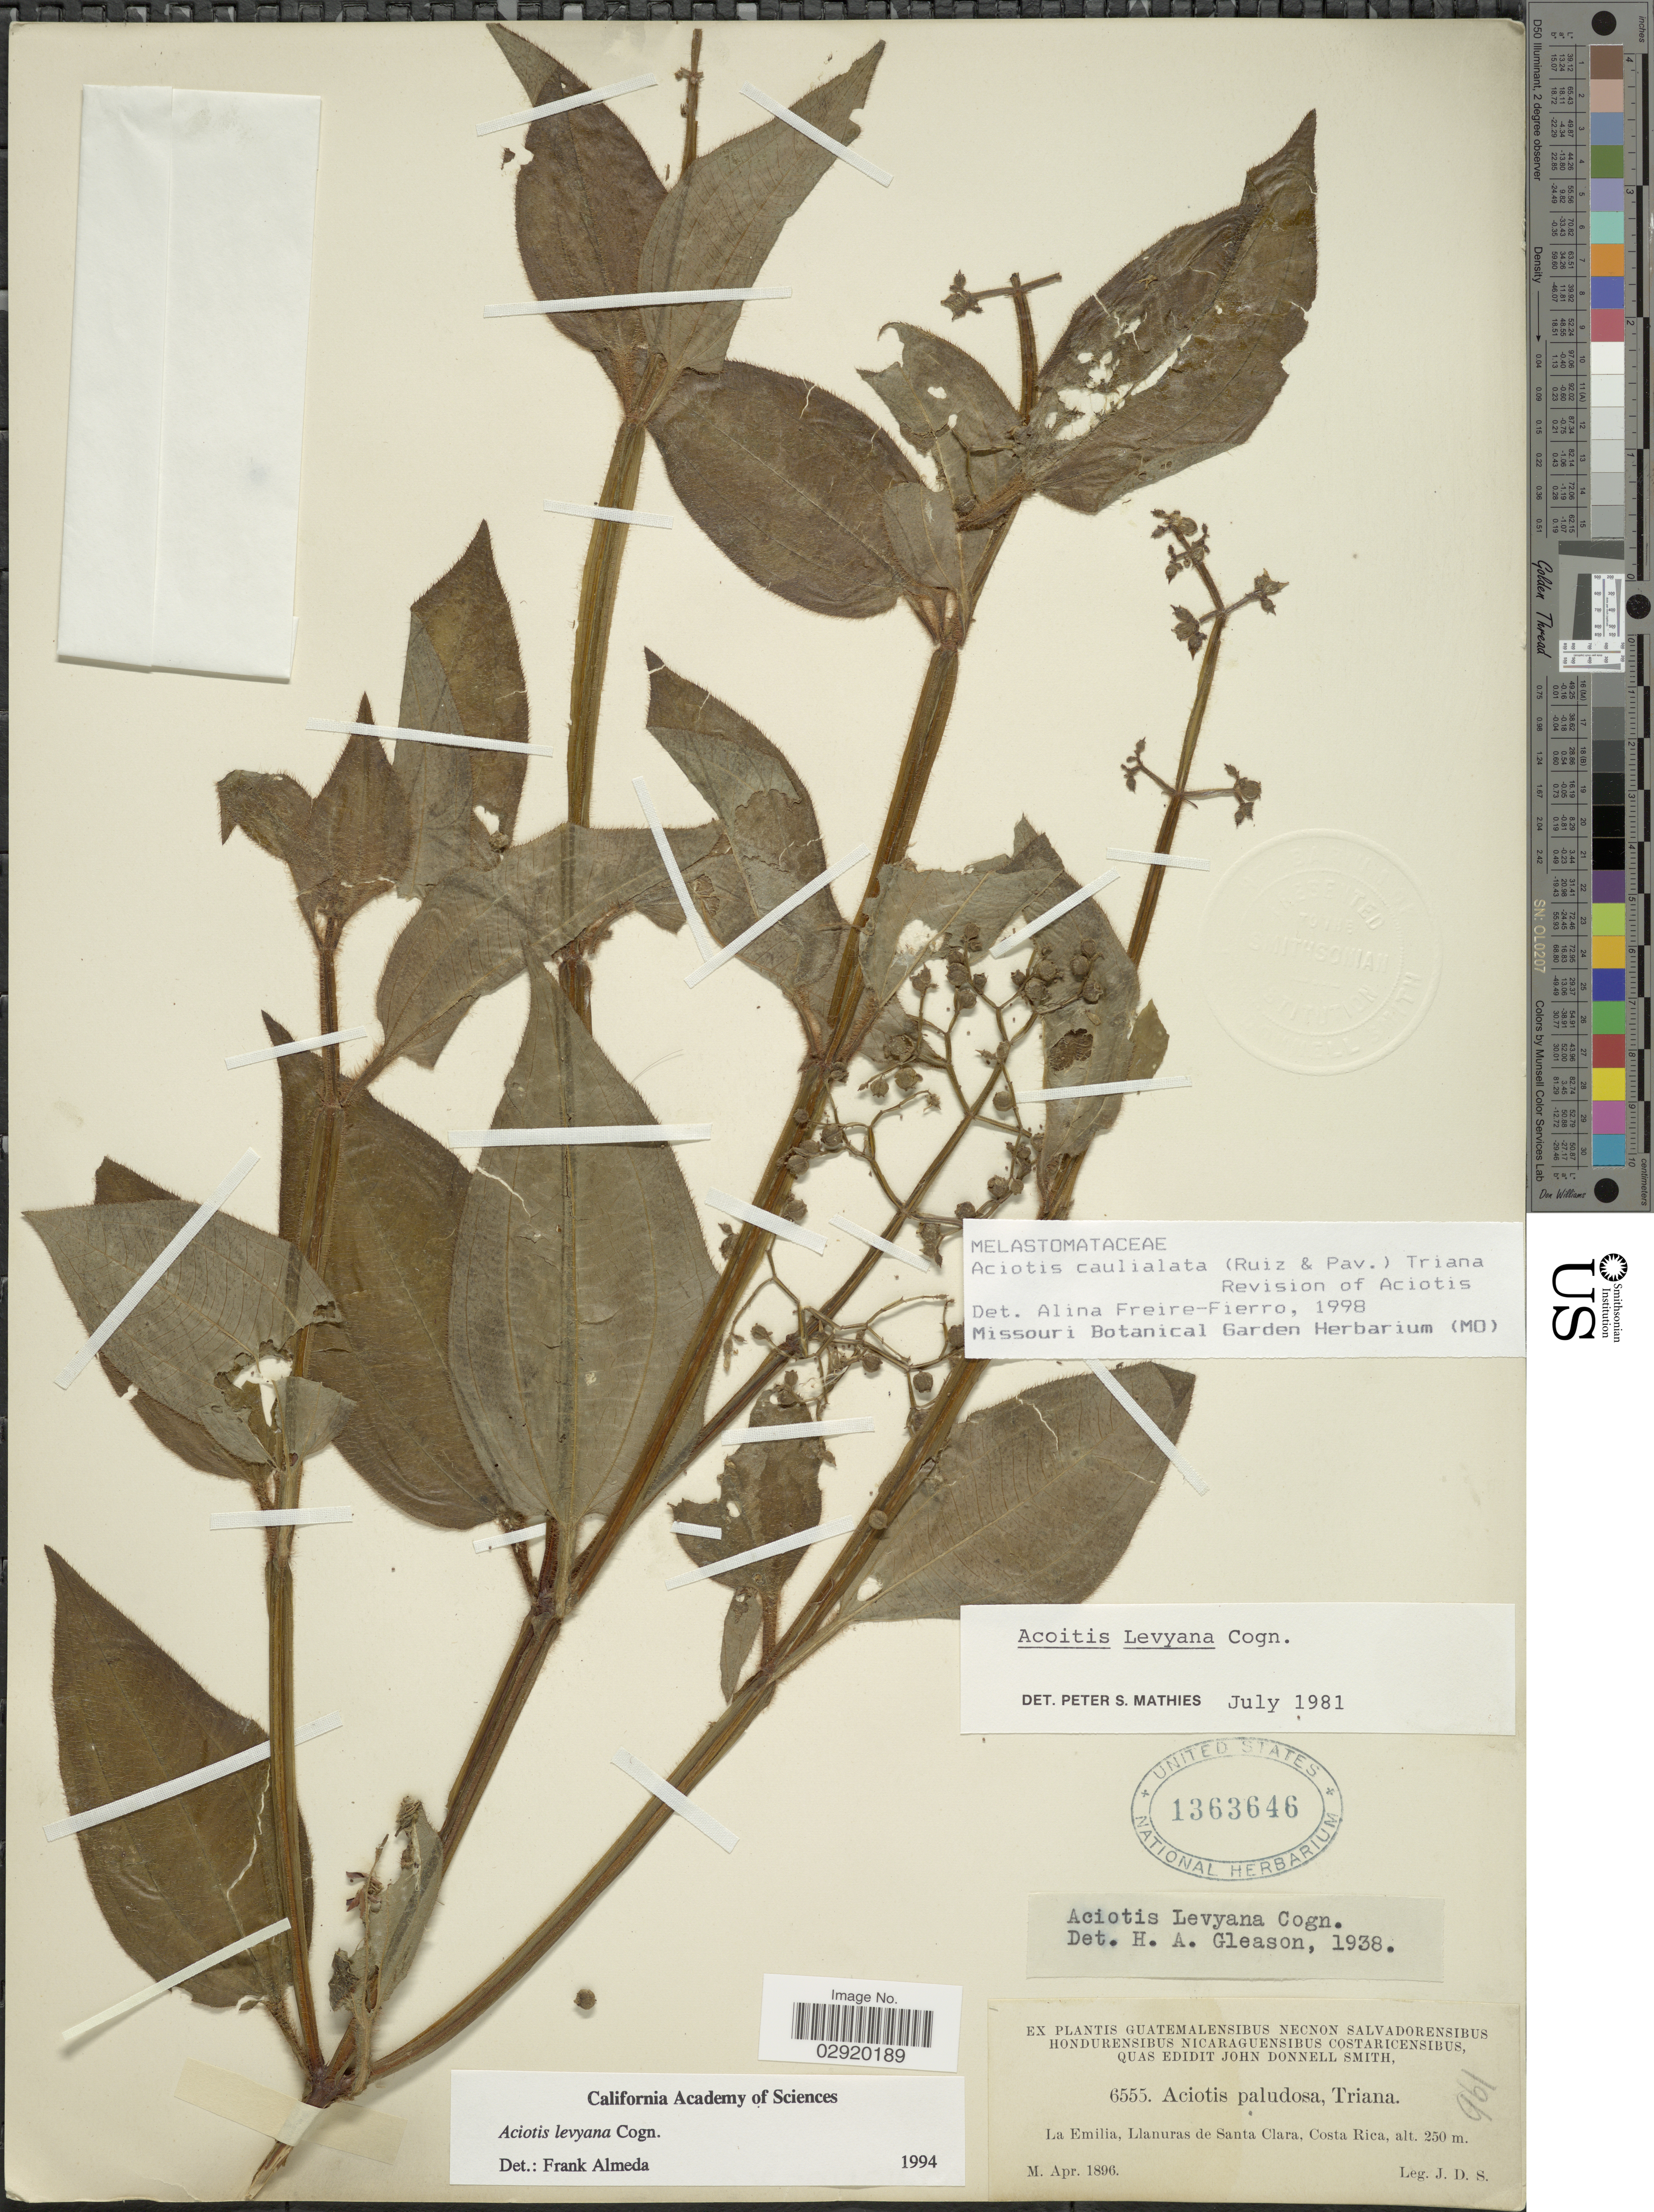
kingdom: Plantae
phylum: Tracheophyta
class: Magnoliopsida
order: Myrtales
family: Melastomataceae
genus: Aciotis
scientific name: Aciotis rubricaulis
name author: (Mart. ex DC.) Triana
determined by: Nunes da Silva, Diego, (RB), Jardim Botanico do Rio de Janeiro - Herbario (BRAZIL)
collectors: J. Donnell Smith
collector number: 6555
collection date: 1896-04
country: Costa Rica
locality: La Emilia, Llanuras de Santa Clara.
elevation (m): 250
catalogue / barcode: US 1363646